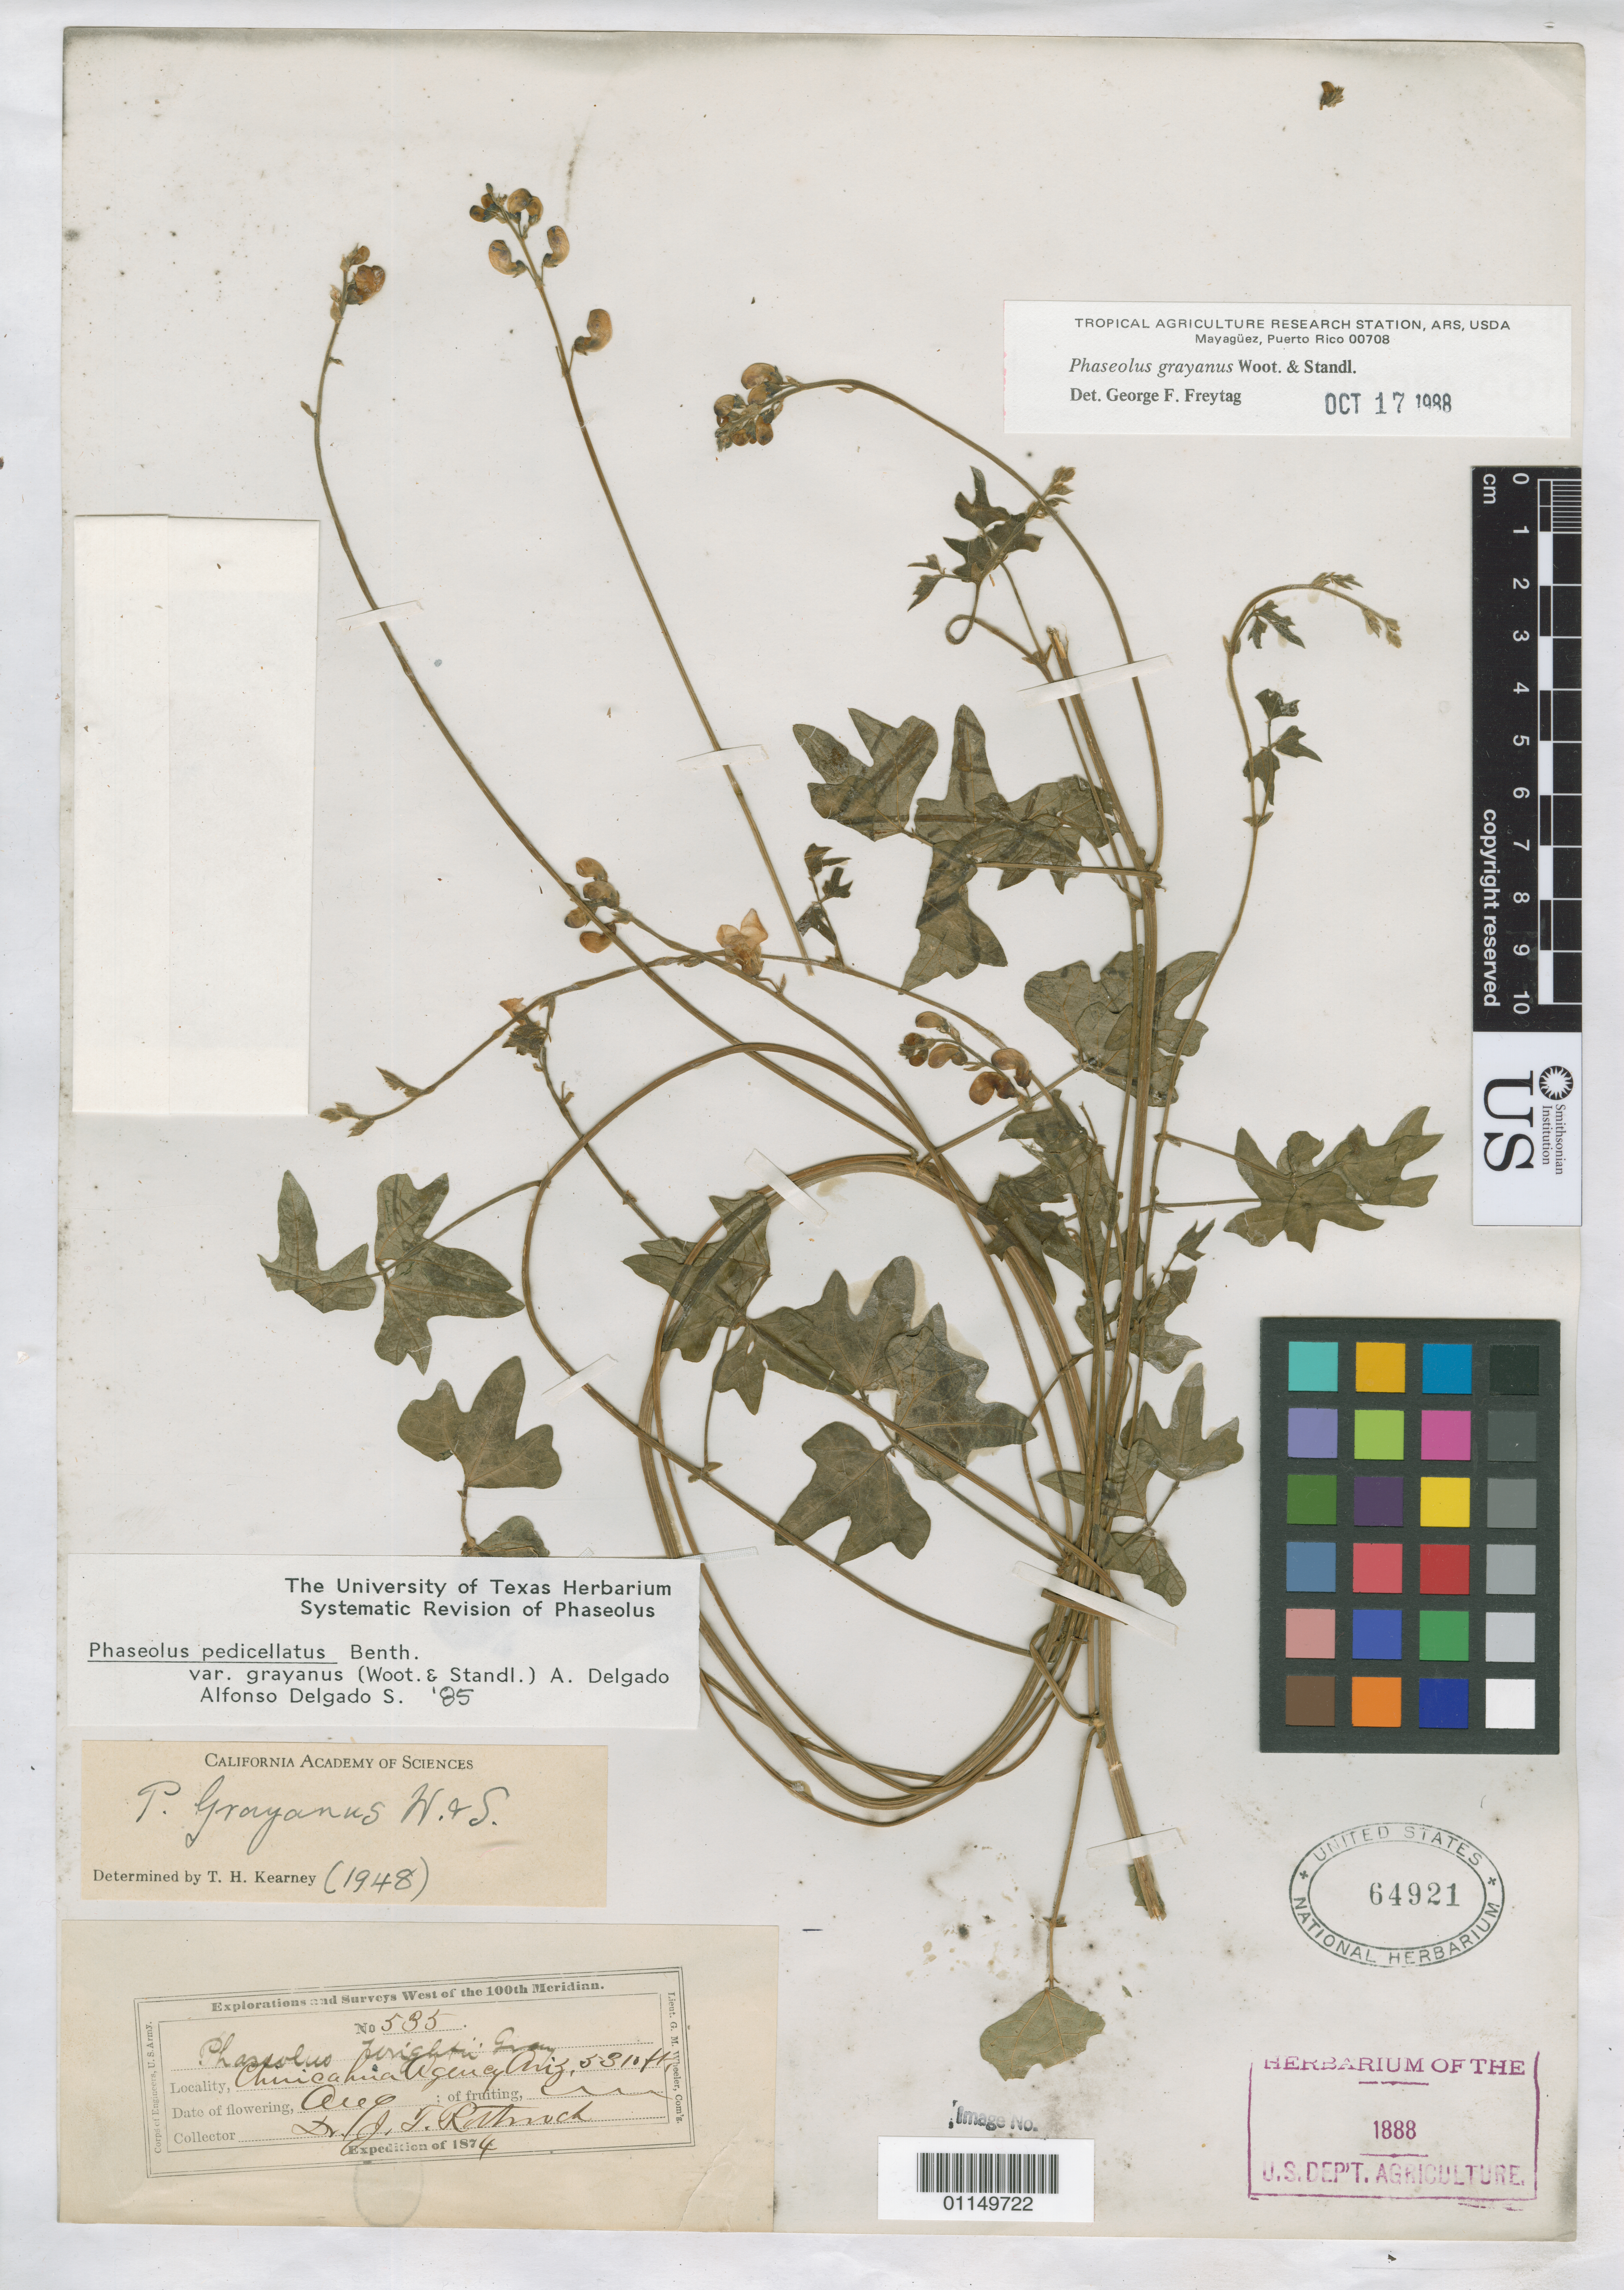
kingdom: Plantae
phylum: Tracheophyta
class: Magnoliopsida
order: Fabales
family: Fabaceae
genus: Phaseolus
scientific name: Phaseolus grayanus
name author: Wooton & Standl.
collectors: J. T. Rothrock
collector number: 535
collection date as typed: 1874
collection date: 1874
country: United States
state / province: Arizona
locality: Chiricahua Agency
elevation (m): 1618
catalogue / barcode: US 64921